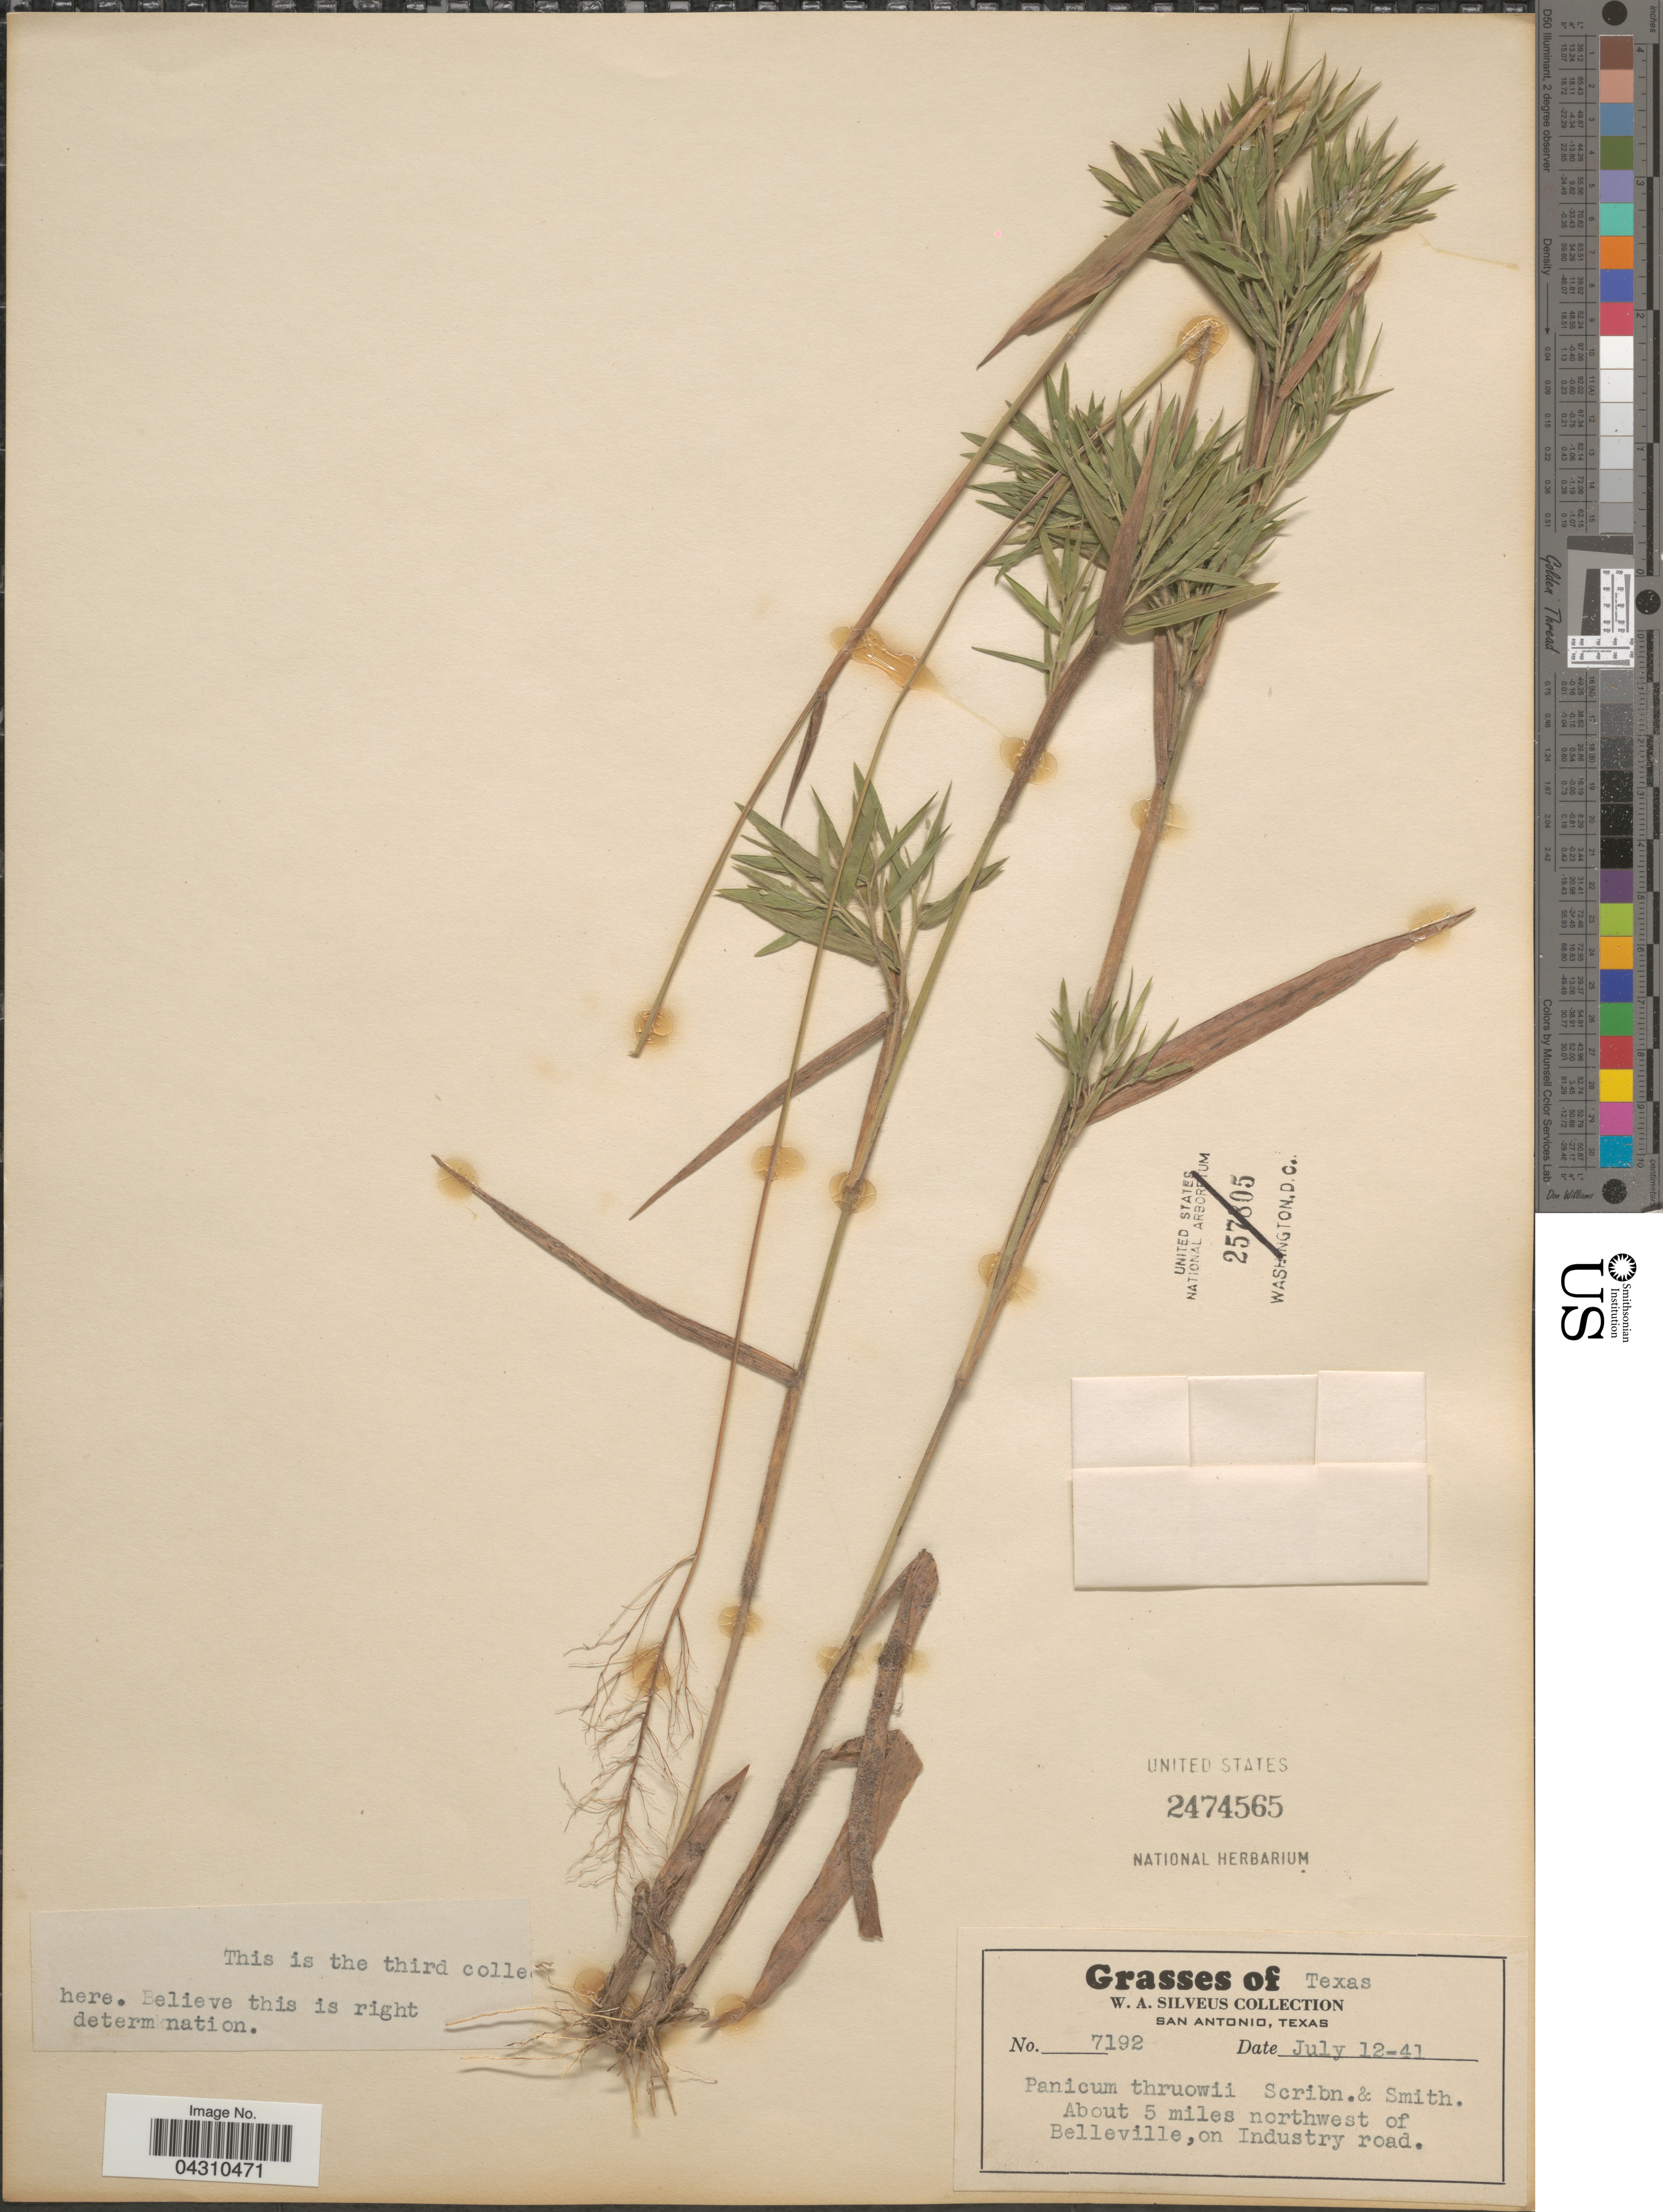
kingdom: Plantae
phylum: Tracheophyta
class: Liliopsida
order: Poales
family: Poaceae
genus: Dichanthelium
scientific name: Dichanthelium acuminatum var. acuminatum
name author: (Sw.) Gould & C.A. Clark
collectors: W. Silveus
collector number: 7192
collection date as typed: Transcribed d/m/y: 12/7/41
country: United States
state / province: Texas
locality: About 5 miles northwest of Belleville, on Industry road.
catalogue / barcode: US 2474565